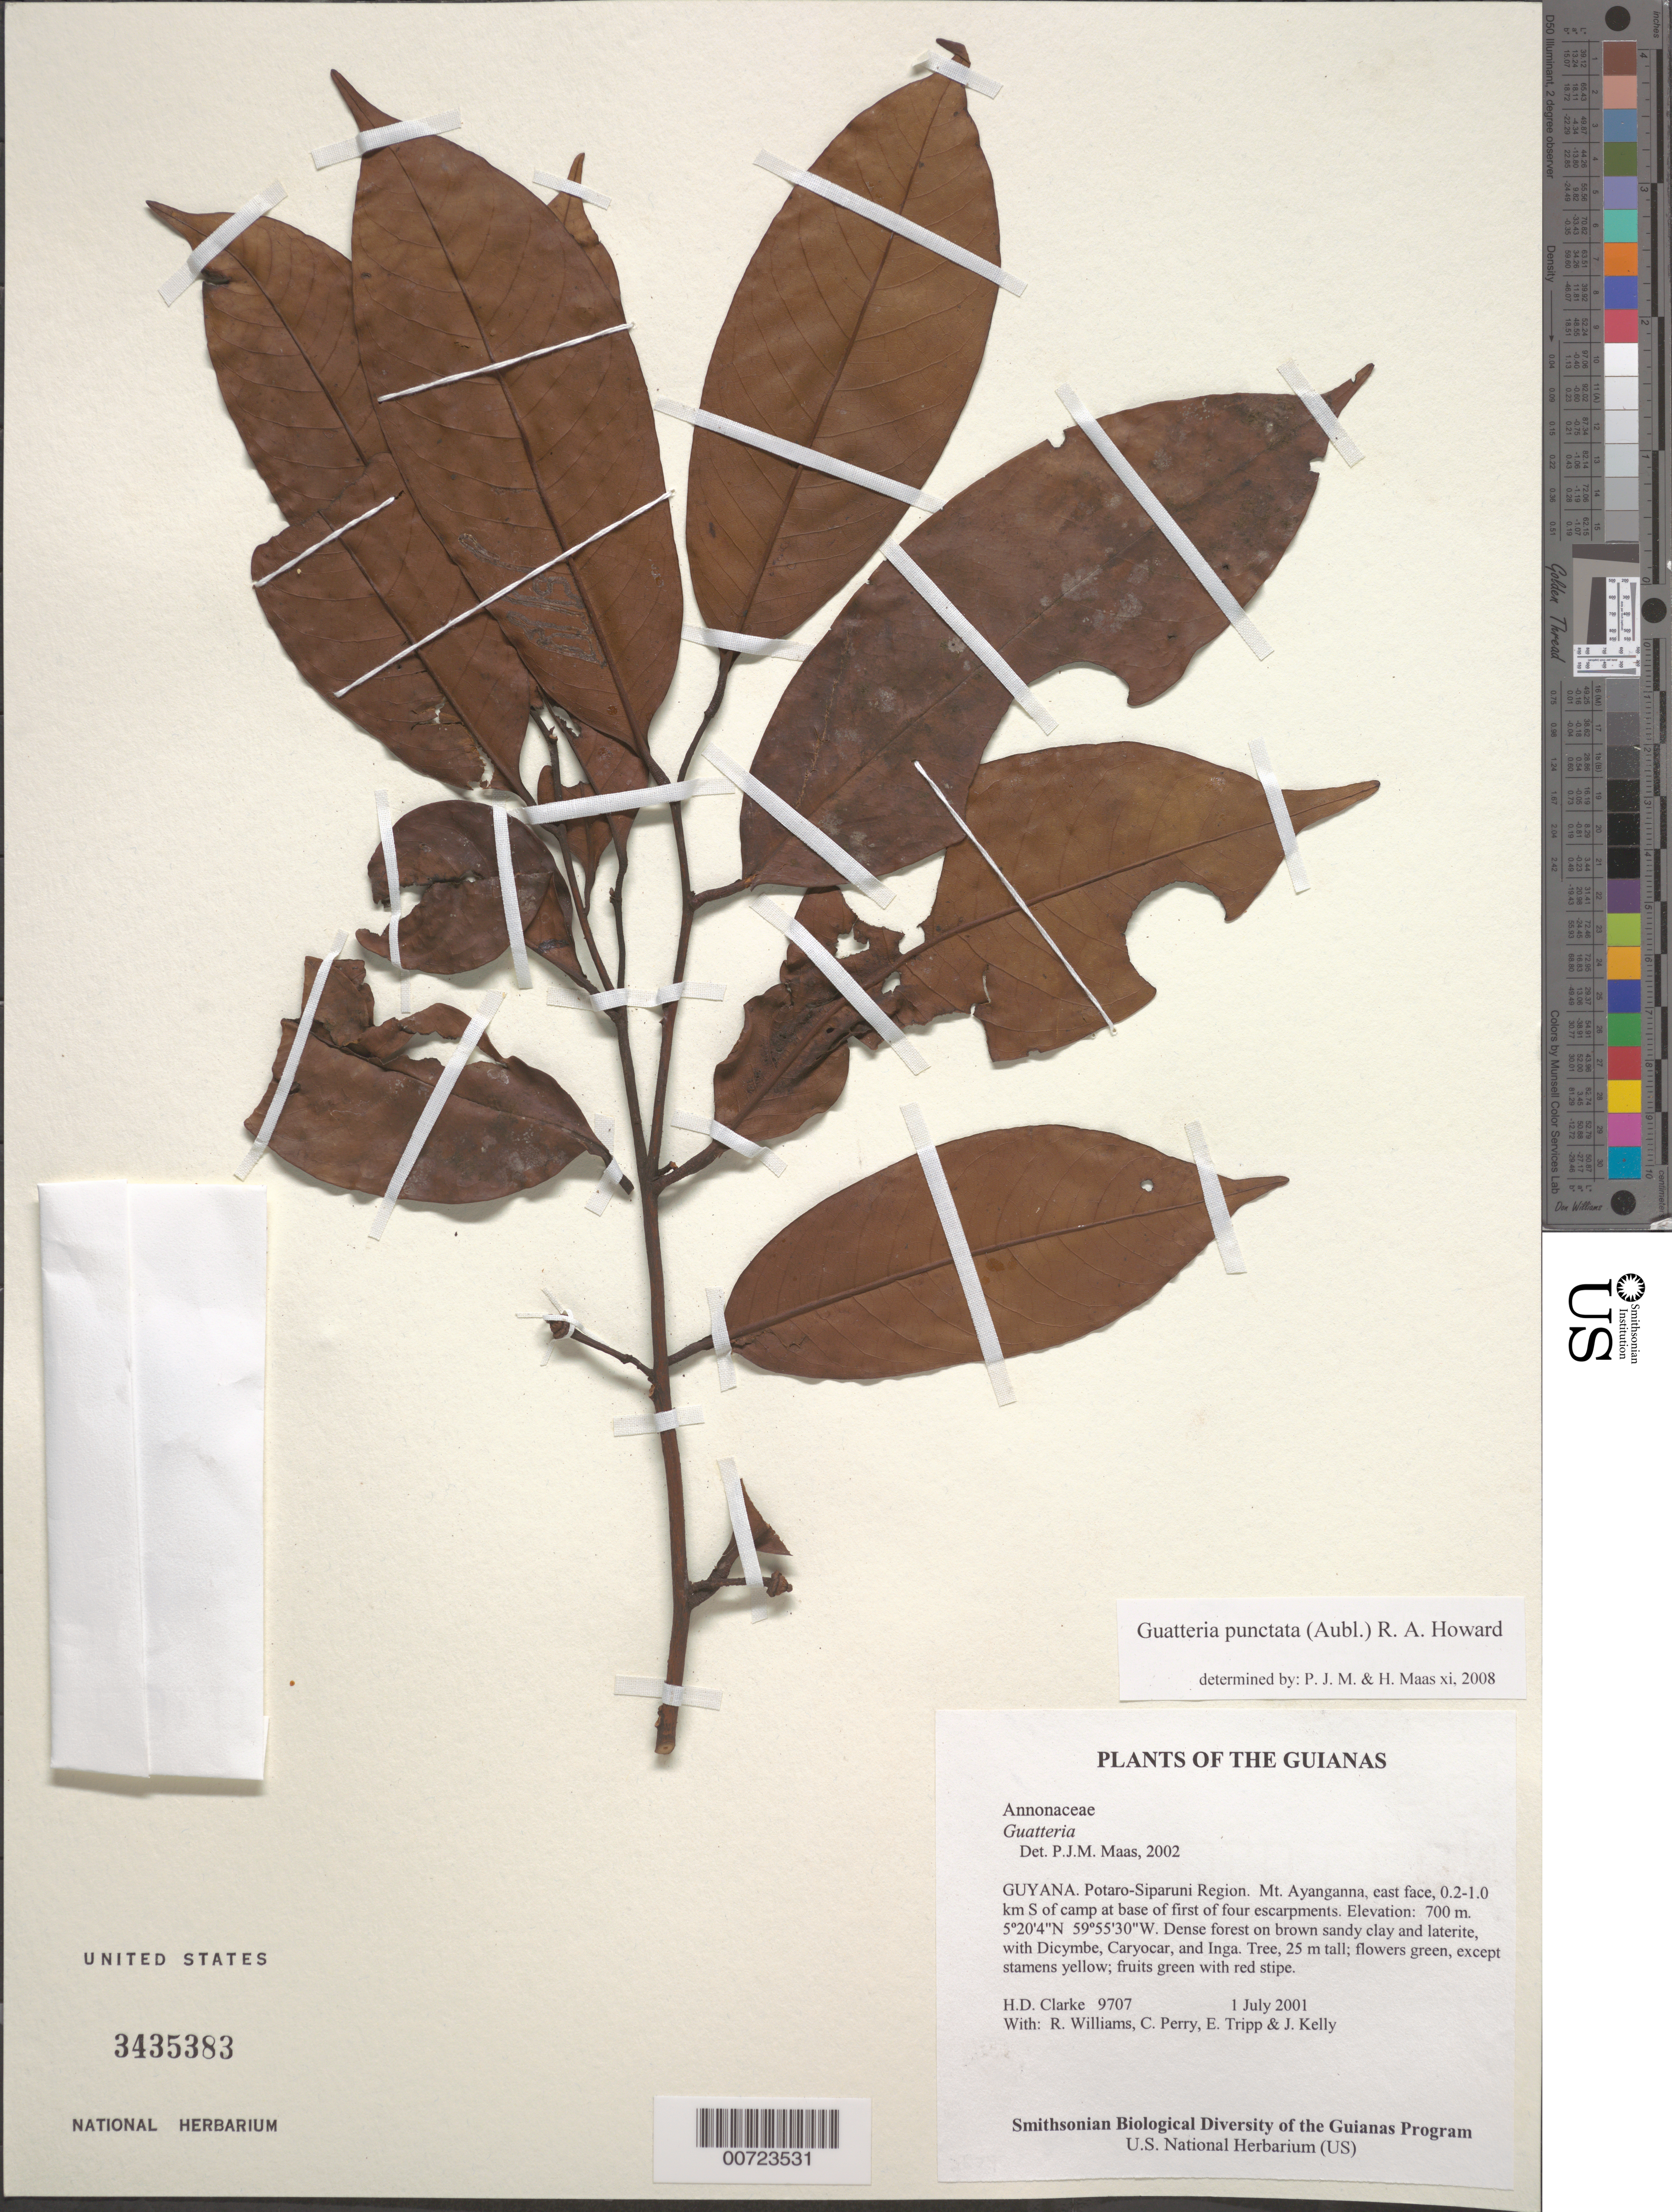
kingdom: Plantae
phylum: Tracheophyta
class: Magnoliopsida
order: Magnoliales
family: Annonaceae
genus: Guatteria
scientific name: Guatteria punctata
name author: (Aubl.) R.A. Howard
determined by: Maas, Paul J.; Maas, H.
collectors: H. D. Clarke, R. Williams, C. Perry, E. Tripp & J. Kelly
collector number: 9707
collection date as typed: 1 July 2001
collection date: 2001-07-01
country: Guyana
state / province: Potaro-Siparuni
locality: Mt. Ayanganna, east face, 0.2-1.0 km S of camp at base of first of four escarpments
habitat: Dense forest on brown sandy clay and laterite, with Dicymbe, Caryocar, and Inga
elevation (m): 700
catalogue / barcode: US 3435383